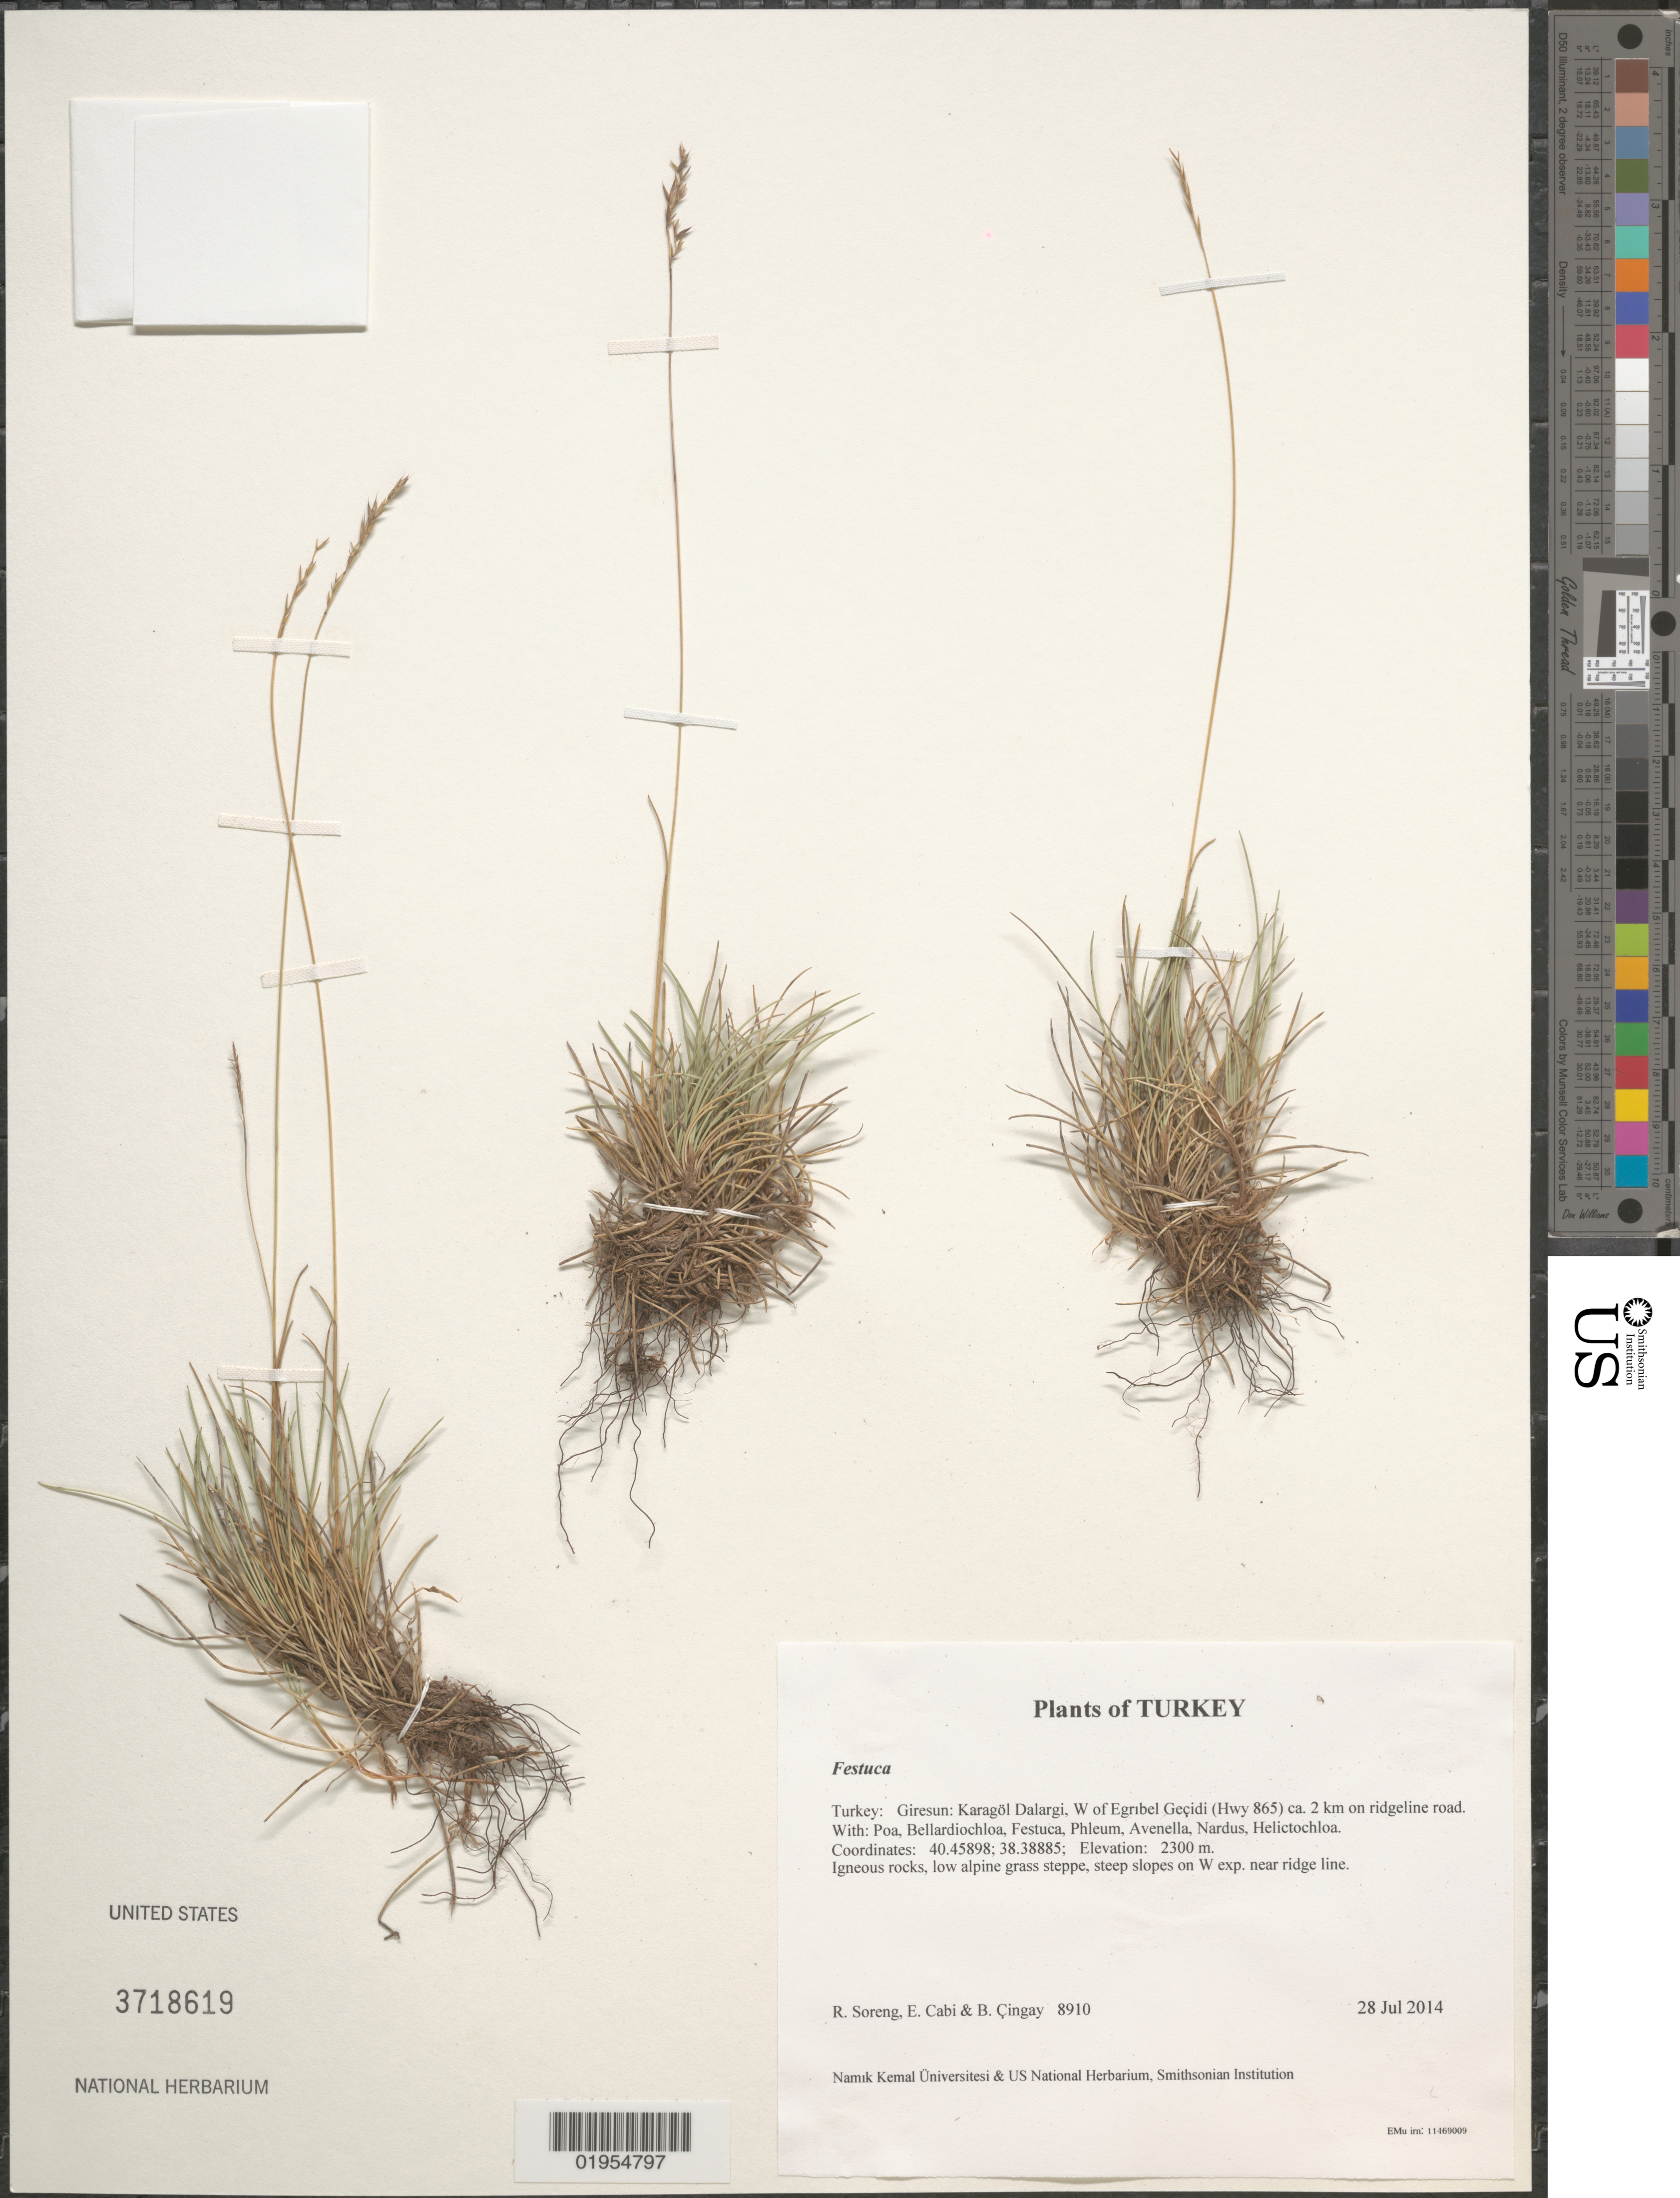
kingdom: Plantae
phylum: Tracheophyta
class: Liliopsida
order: Poales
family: Poaceae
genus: Festuca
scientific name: Festuca sp.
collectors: R. J. Soreng, E. Cabi & B. Çıngay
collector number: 8910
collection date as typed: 28 Jul 2014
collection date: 2014-07-28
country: Turkey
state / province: Giresun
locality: Karagol Dalargi, W of Egribel Pass (Hwy 865) ca. 2 km on ridgeline road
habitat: Igneous rocks, low alpine grass steppe, steep slopes on W exp. near ridge line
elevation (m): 2300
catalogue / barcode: US 3718619